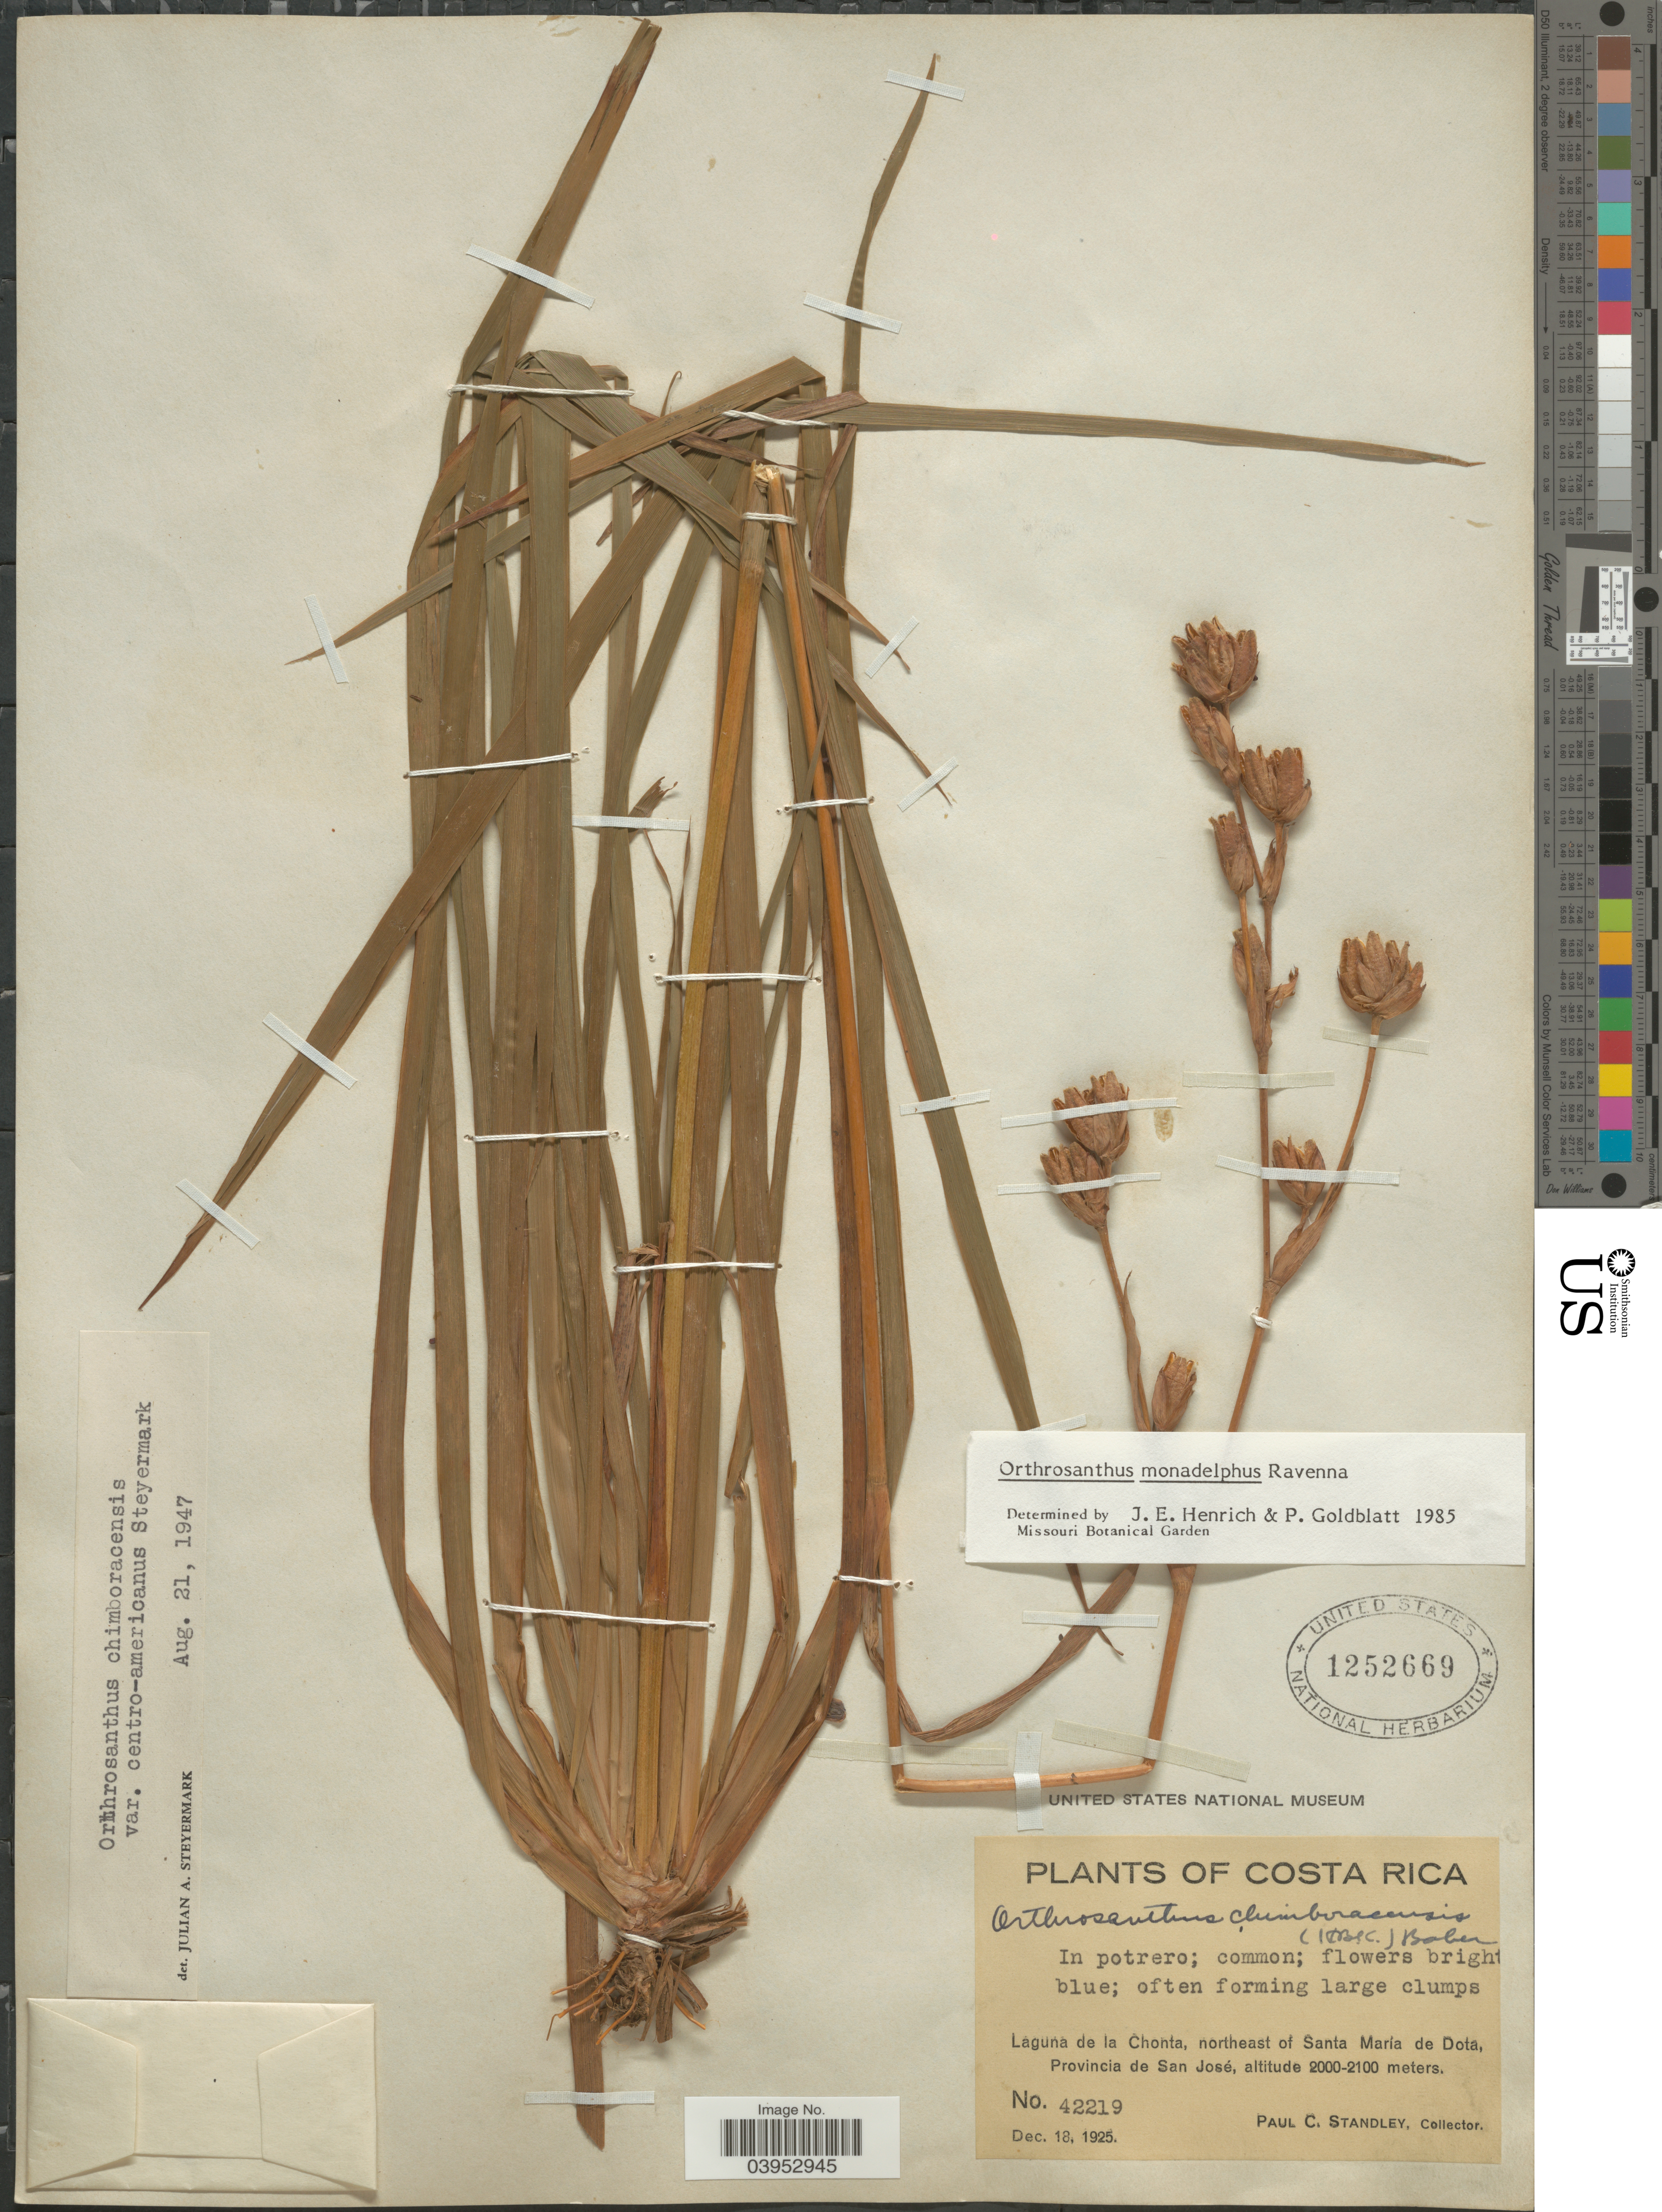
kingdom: Plantae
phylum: Tracheophyta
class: Liliopsida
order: Asparagales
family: Iridaceae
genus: Orthrosanthus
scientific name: Orthrosanthus monadelphus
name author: Ravenna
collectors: P. C. Standley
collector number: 42219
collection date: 1925-12-18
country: Costa Rica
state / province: San José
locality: Laguna de la Chonta, northeast of Santa María de Dota.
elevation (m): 2000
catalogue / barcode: US 1252669